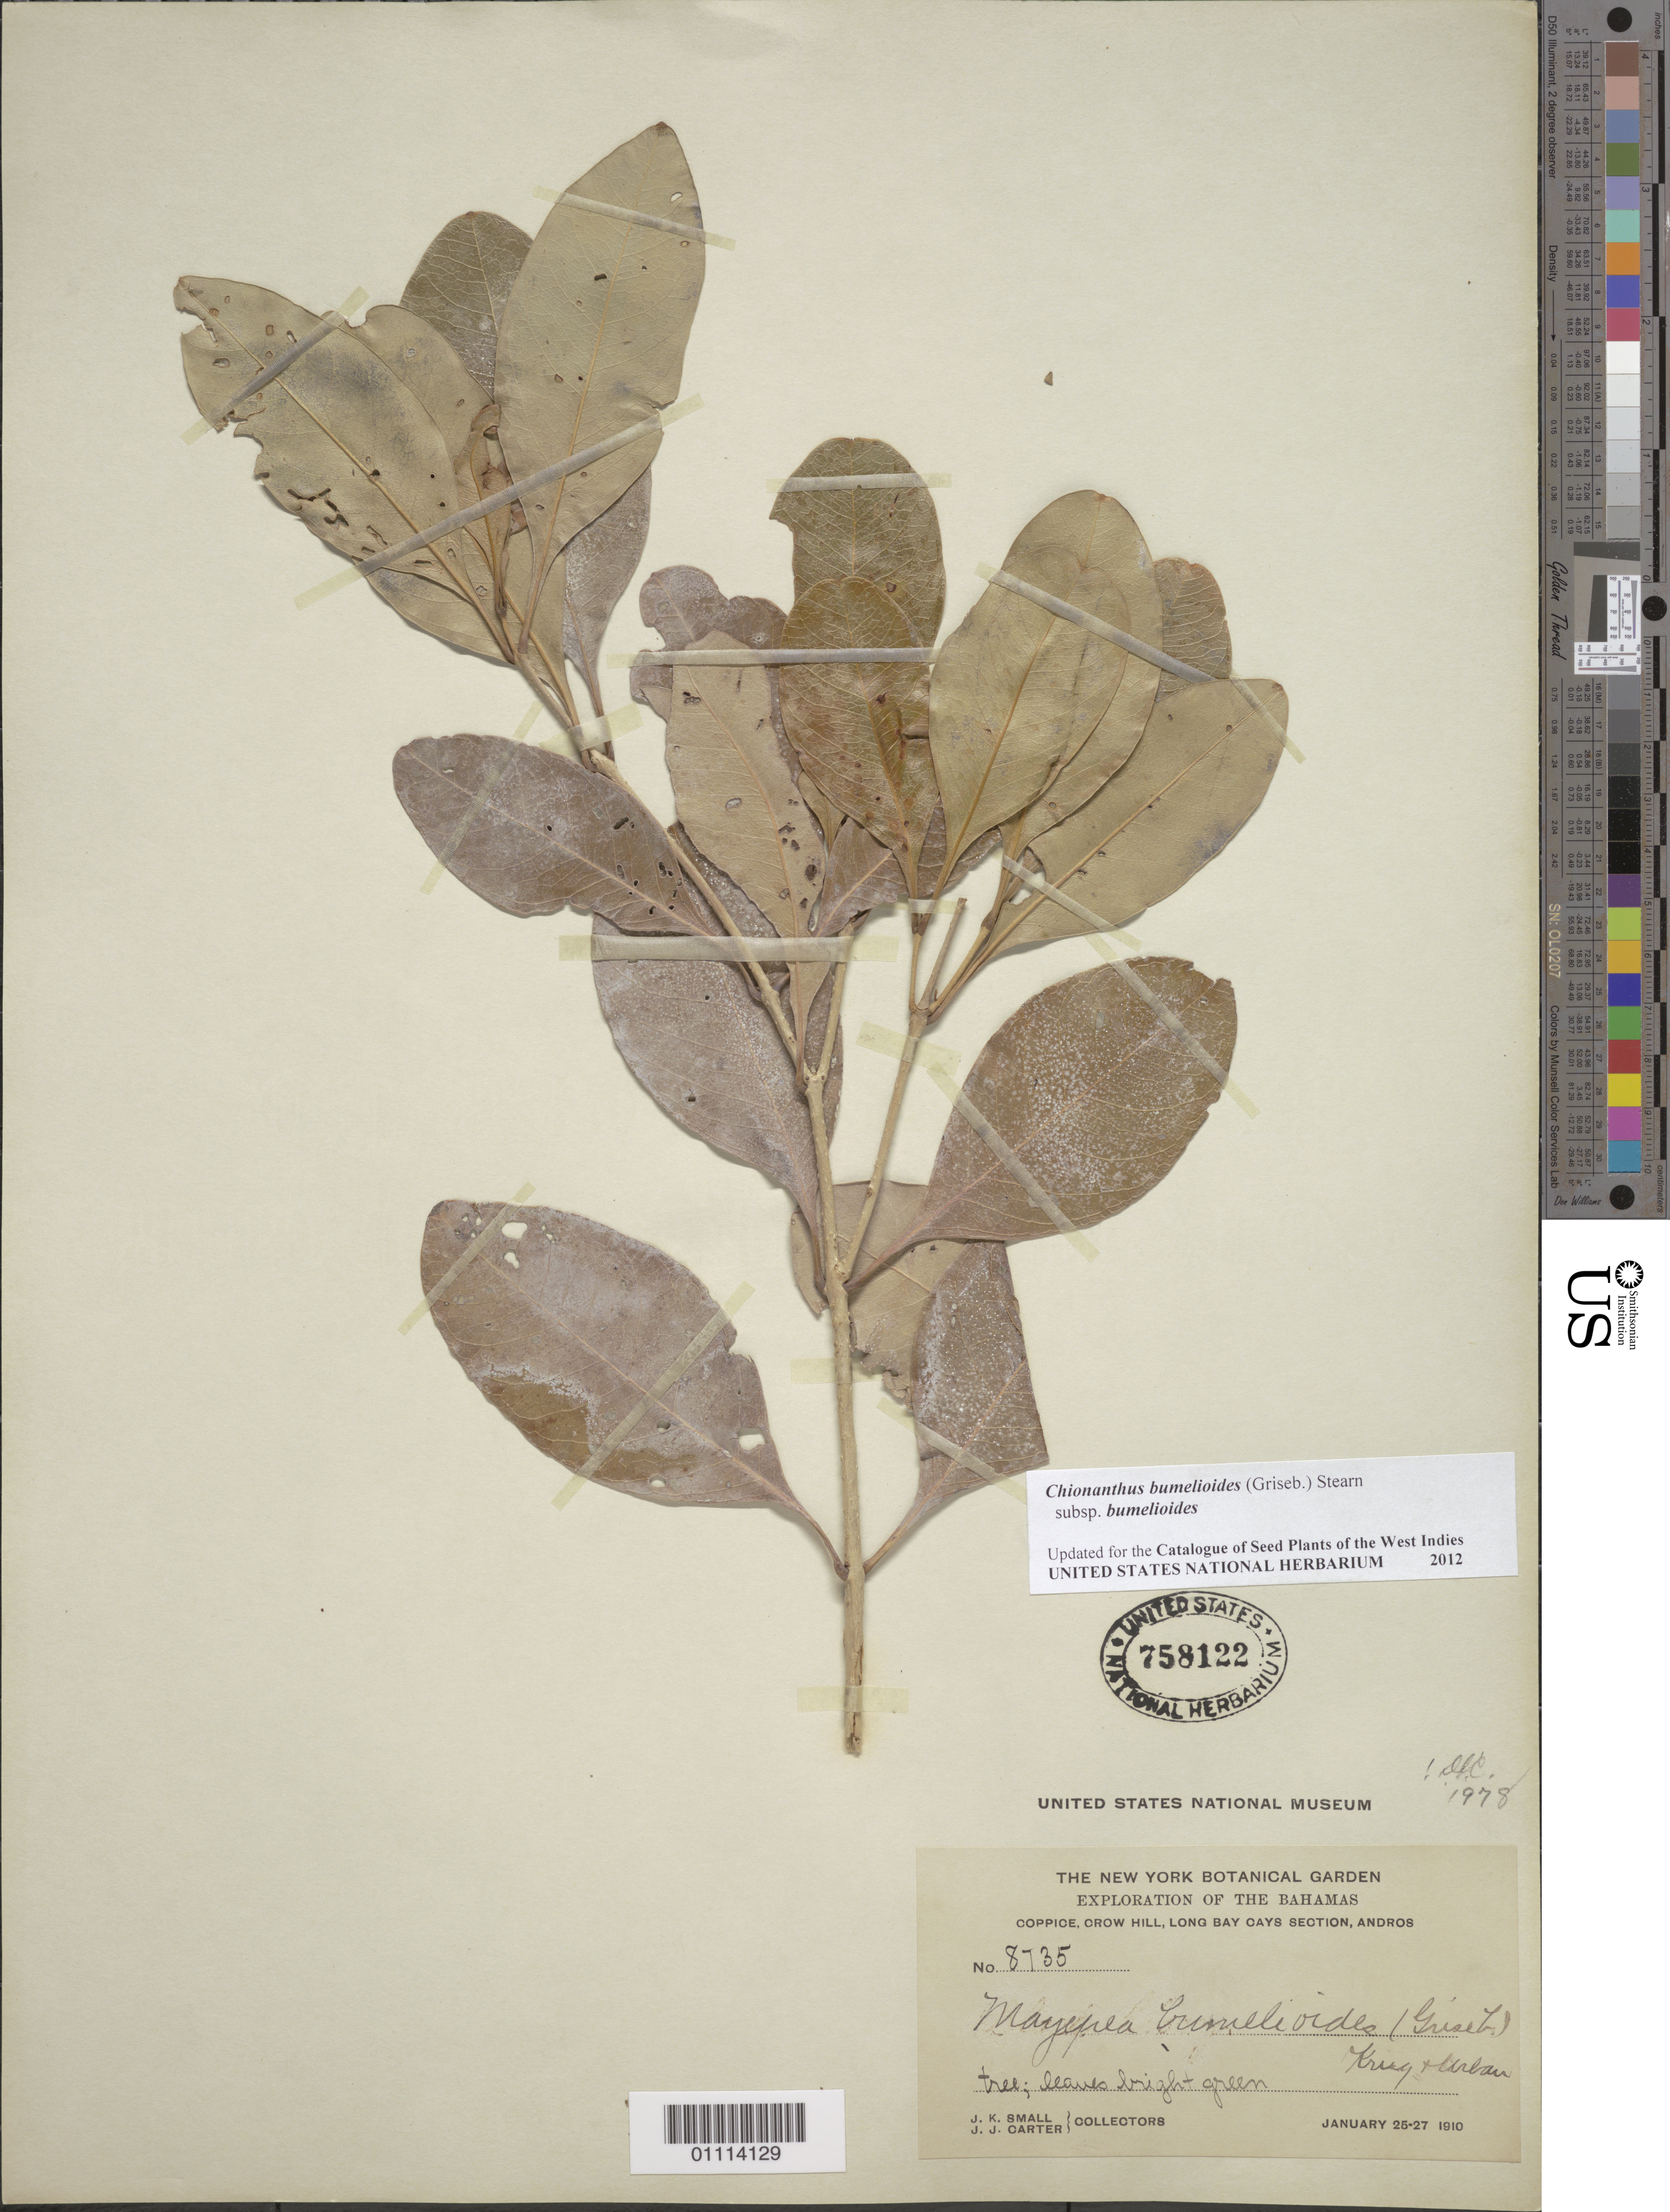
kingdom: Plantae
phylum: Tracheophyta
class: Magnoliopsida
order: Lamiales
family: Oleaceae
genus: Linociera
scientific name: Linociera bumelioides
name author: Griseb.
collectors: J. K. Small & J. J. Carter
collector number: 8735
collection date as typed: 25 Jan 1910 to 27 Jan 1910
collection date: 1910-01-25/1910-01-27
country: Bahamas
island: Andros I.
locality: Coppice crow hill, long bay Cays section, Andros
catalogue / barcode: US 758122